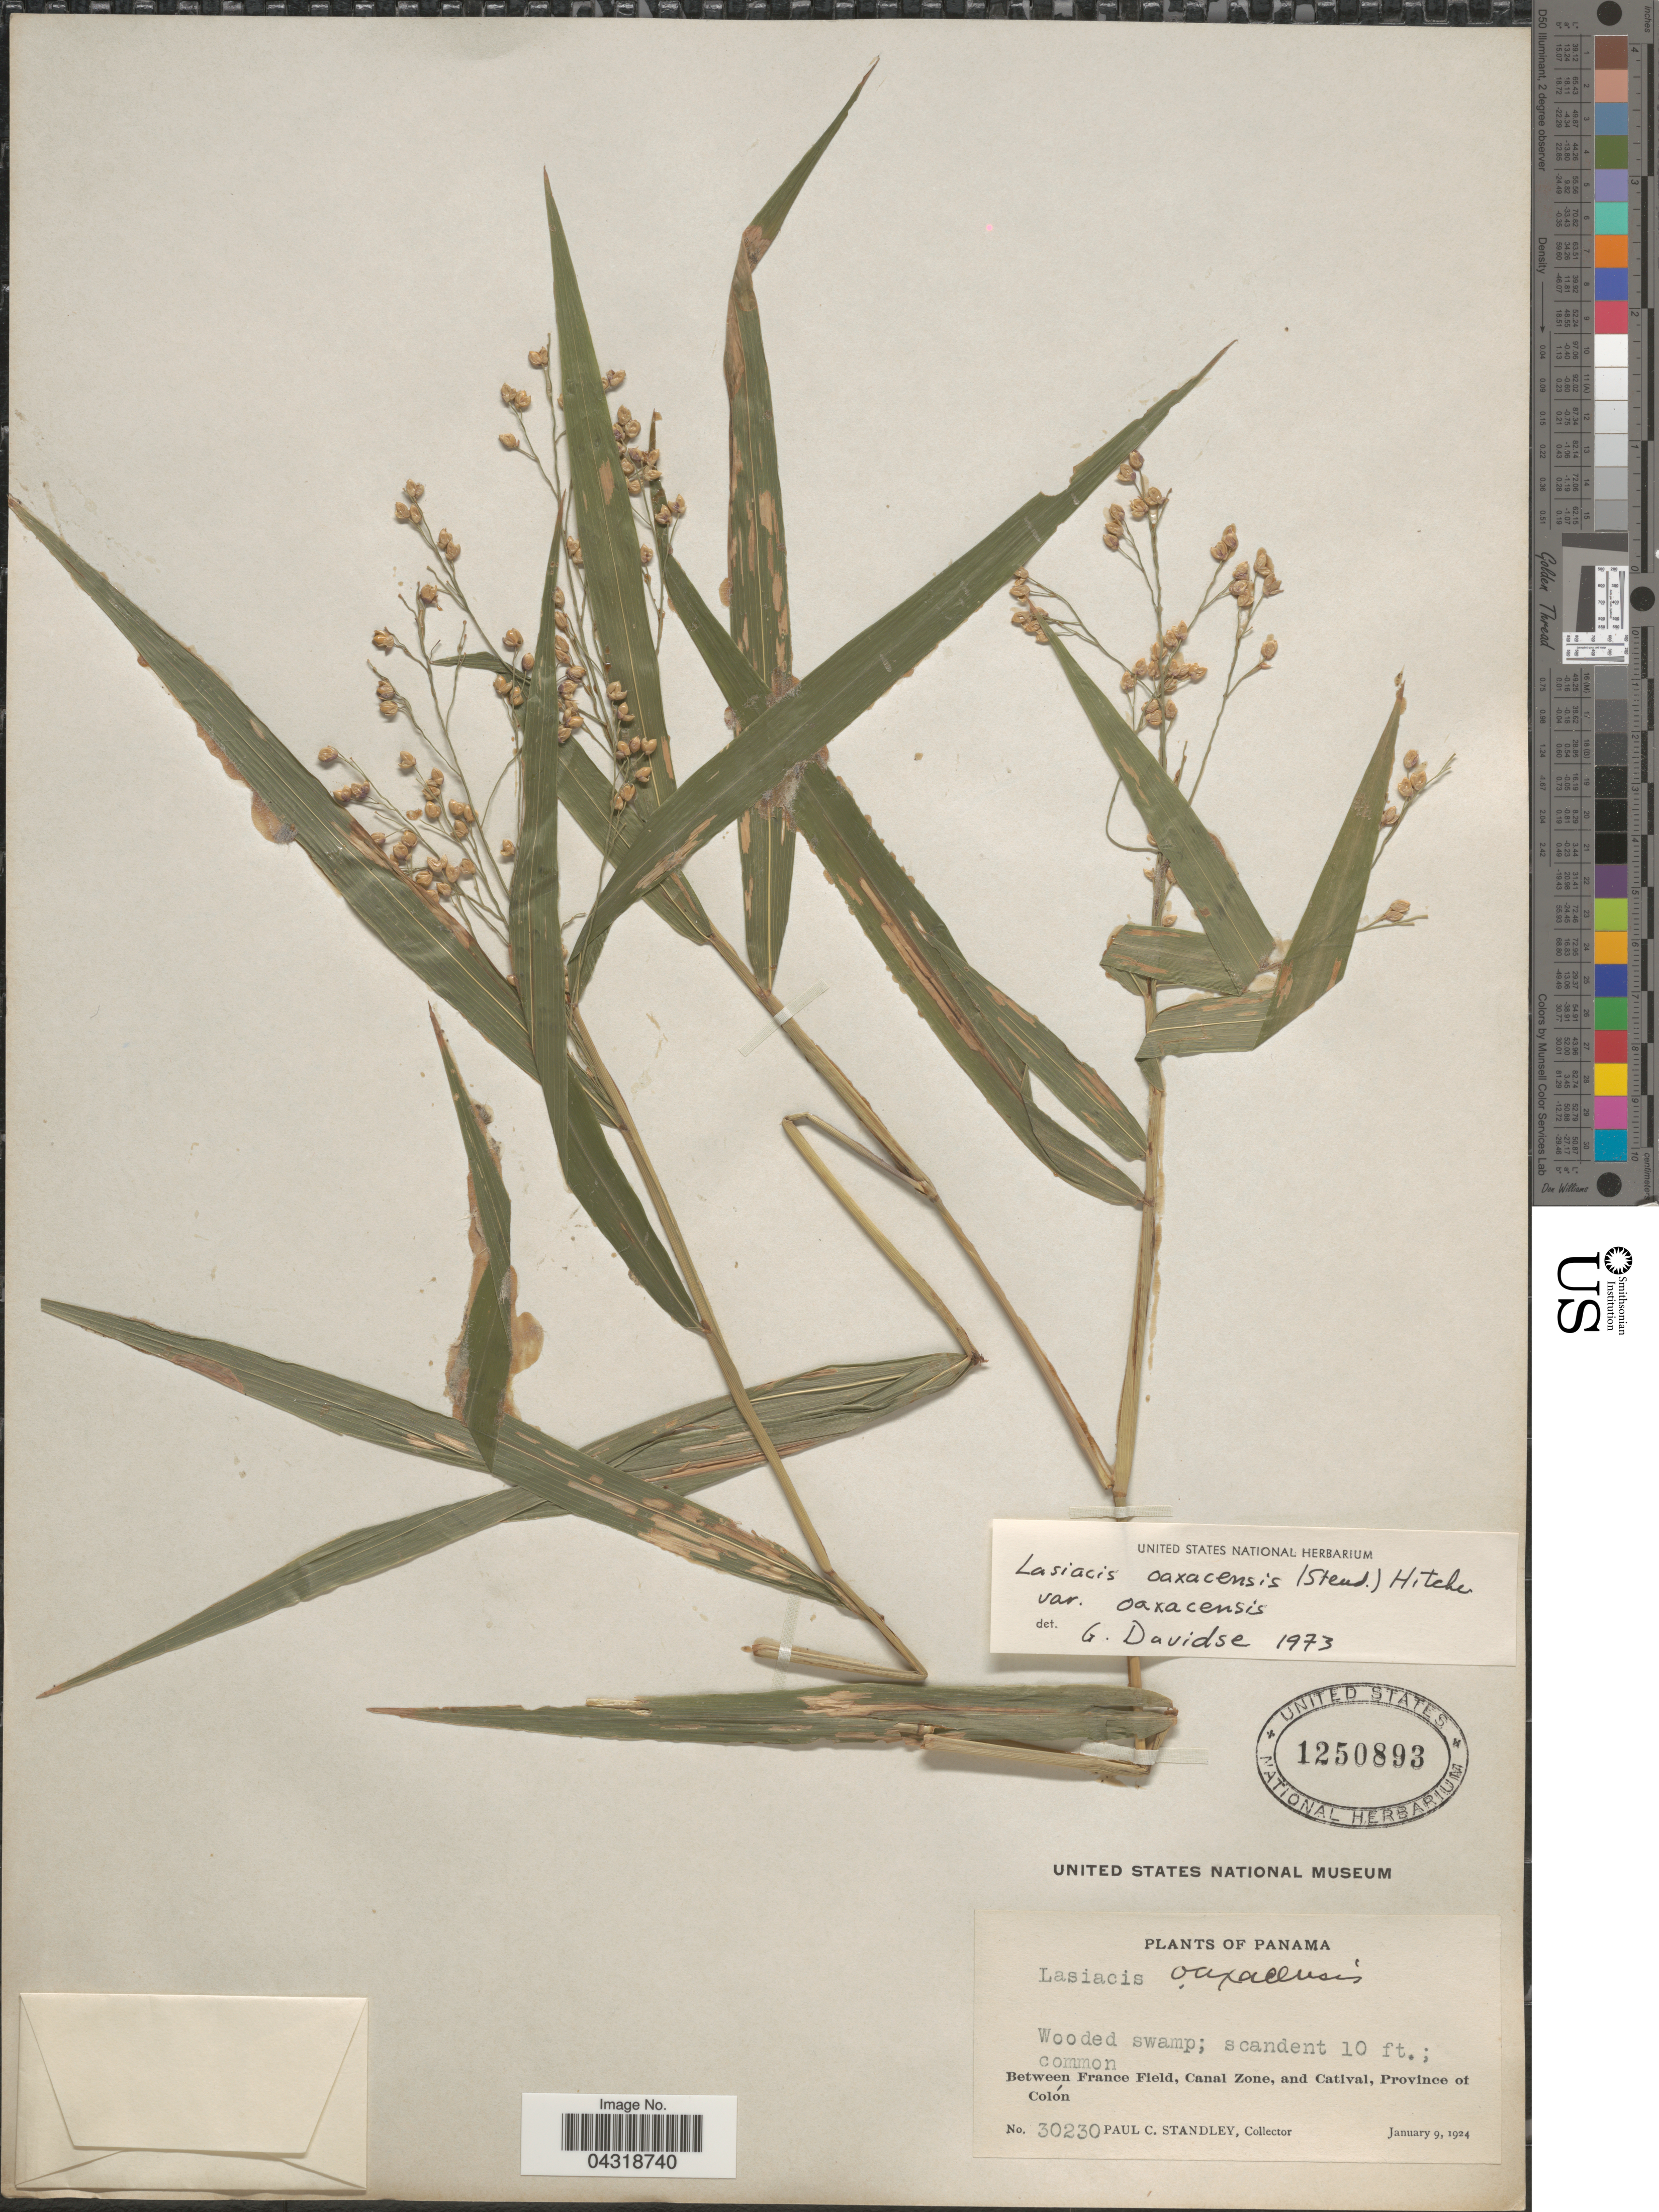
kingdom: Plantae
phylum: Tracheophyta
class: Liliopsida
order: Poales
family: Poaceae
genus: Lasiacis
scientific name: Lasiacis oaxacensis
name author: (Steud.) Hitchc.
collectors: P. C. Standley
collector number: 30230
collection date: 1924-01-09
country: Panama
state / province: Colón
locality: Between France Field, Canal Zone, and Catival.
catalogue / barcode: US 1250893